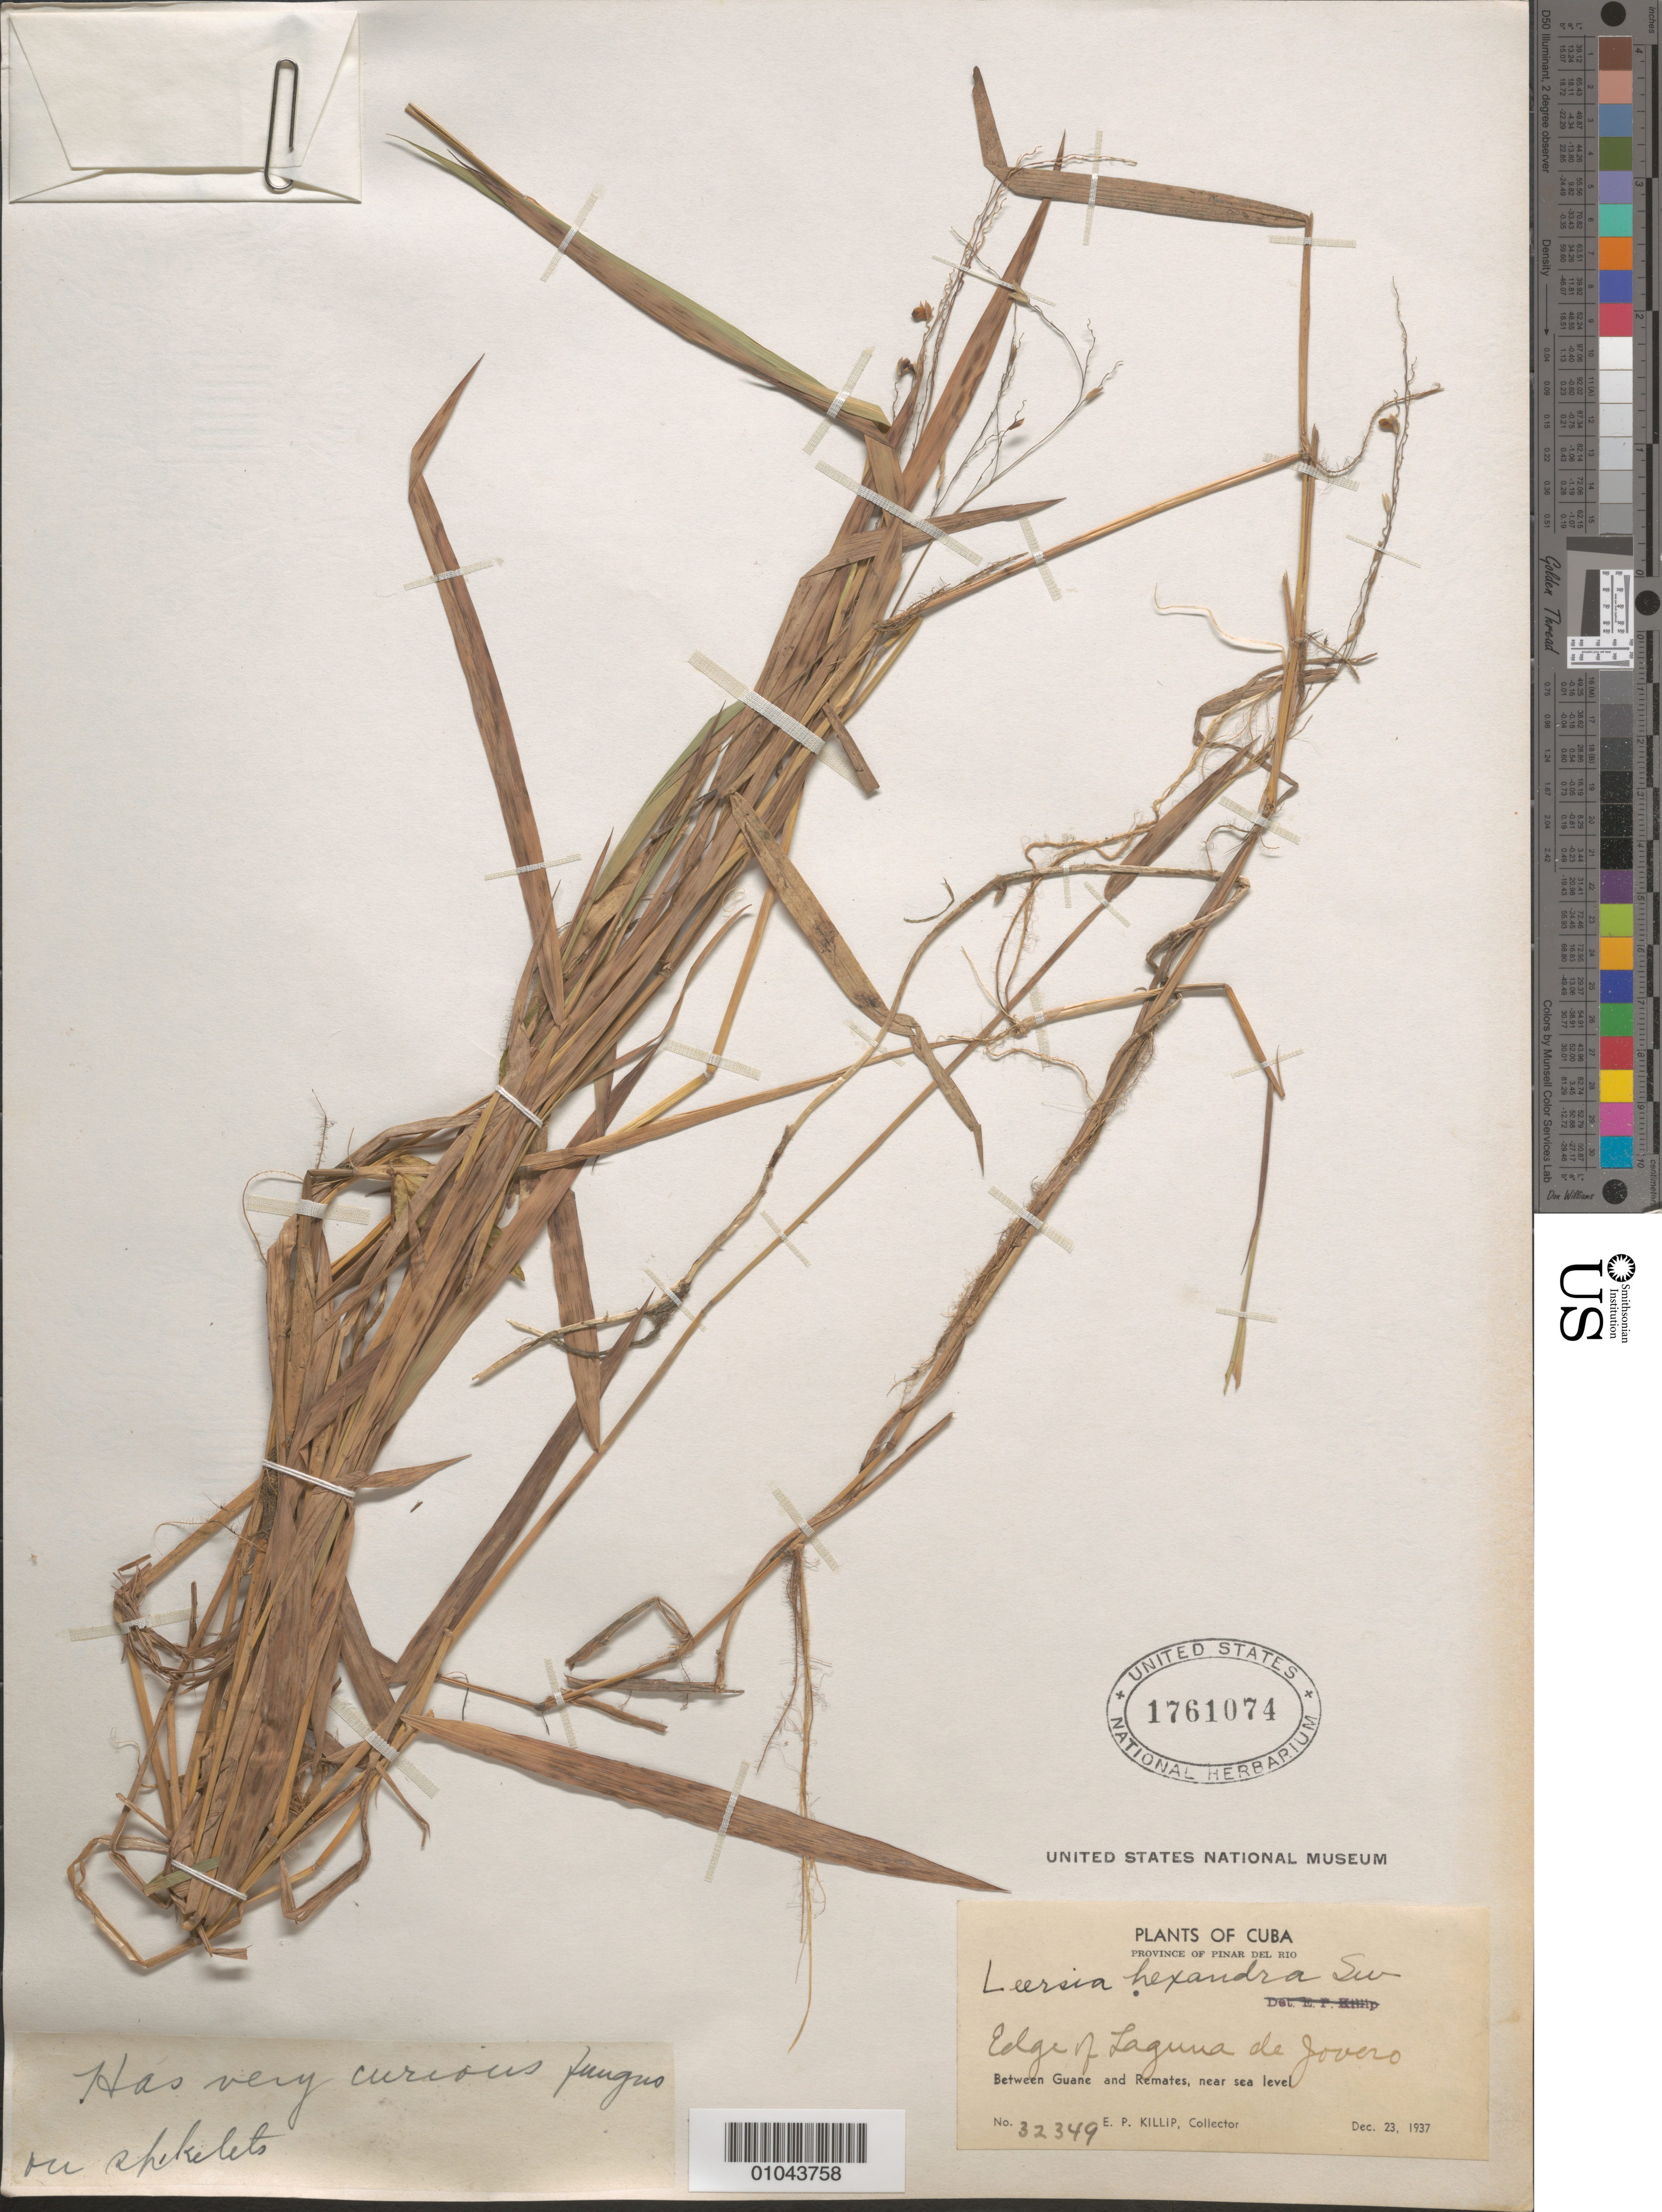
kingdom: Plantae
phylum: Tracheophyta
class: Liliopsida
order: Poales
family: Poaceae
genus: Leersia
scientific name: Leersia hexandra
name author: Sw.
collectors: E. P. Killip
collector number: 32349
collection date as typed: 23 Dec 1937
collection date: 1937-12-23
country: Cuba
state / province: Pinar del Rio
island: Cuba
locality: Edge of Laguna de Jovero, Between Guane and Remates,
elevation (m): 0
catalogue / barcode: US 1761074